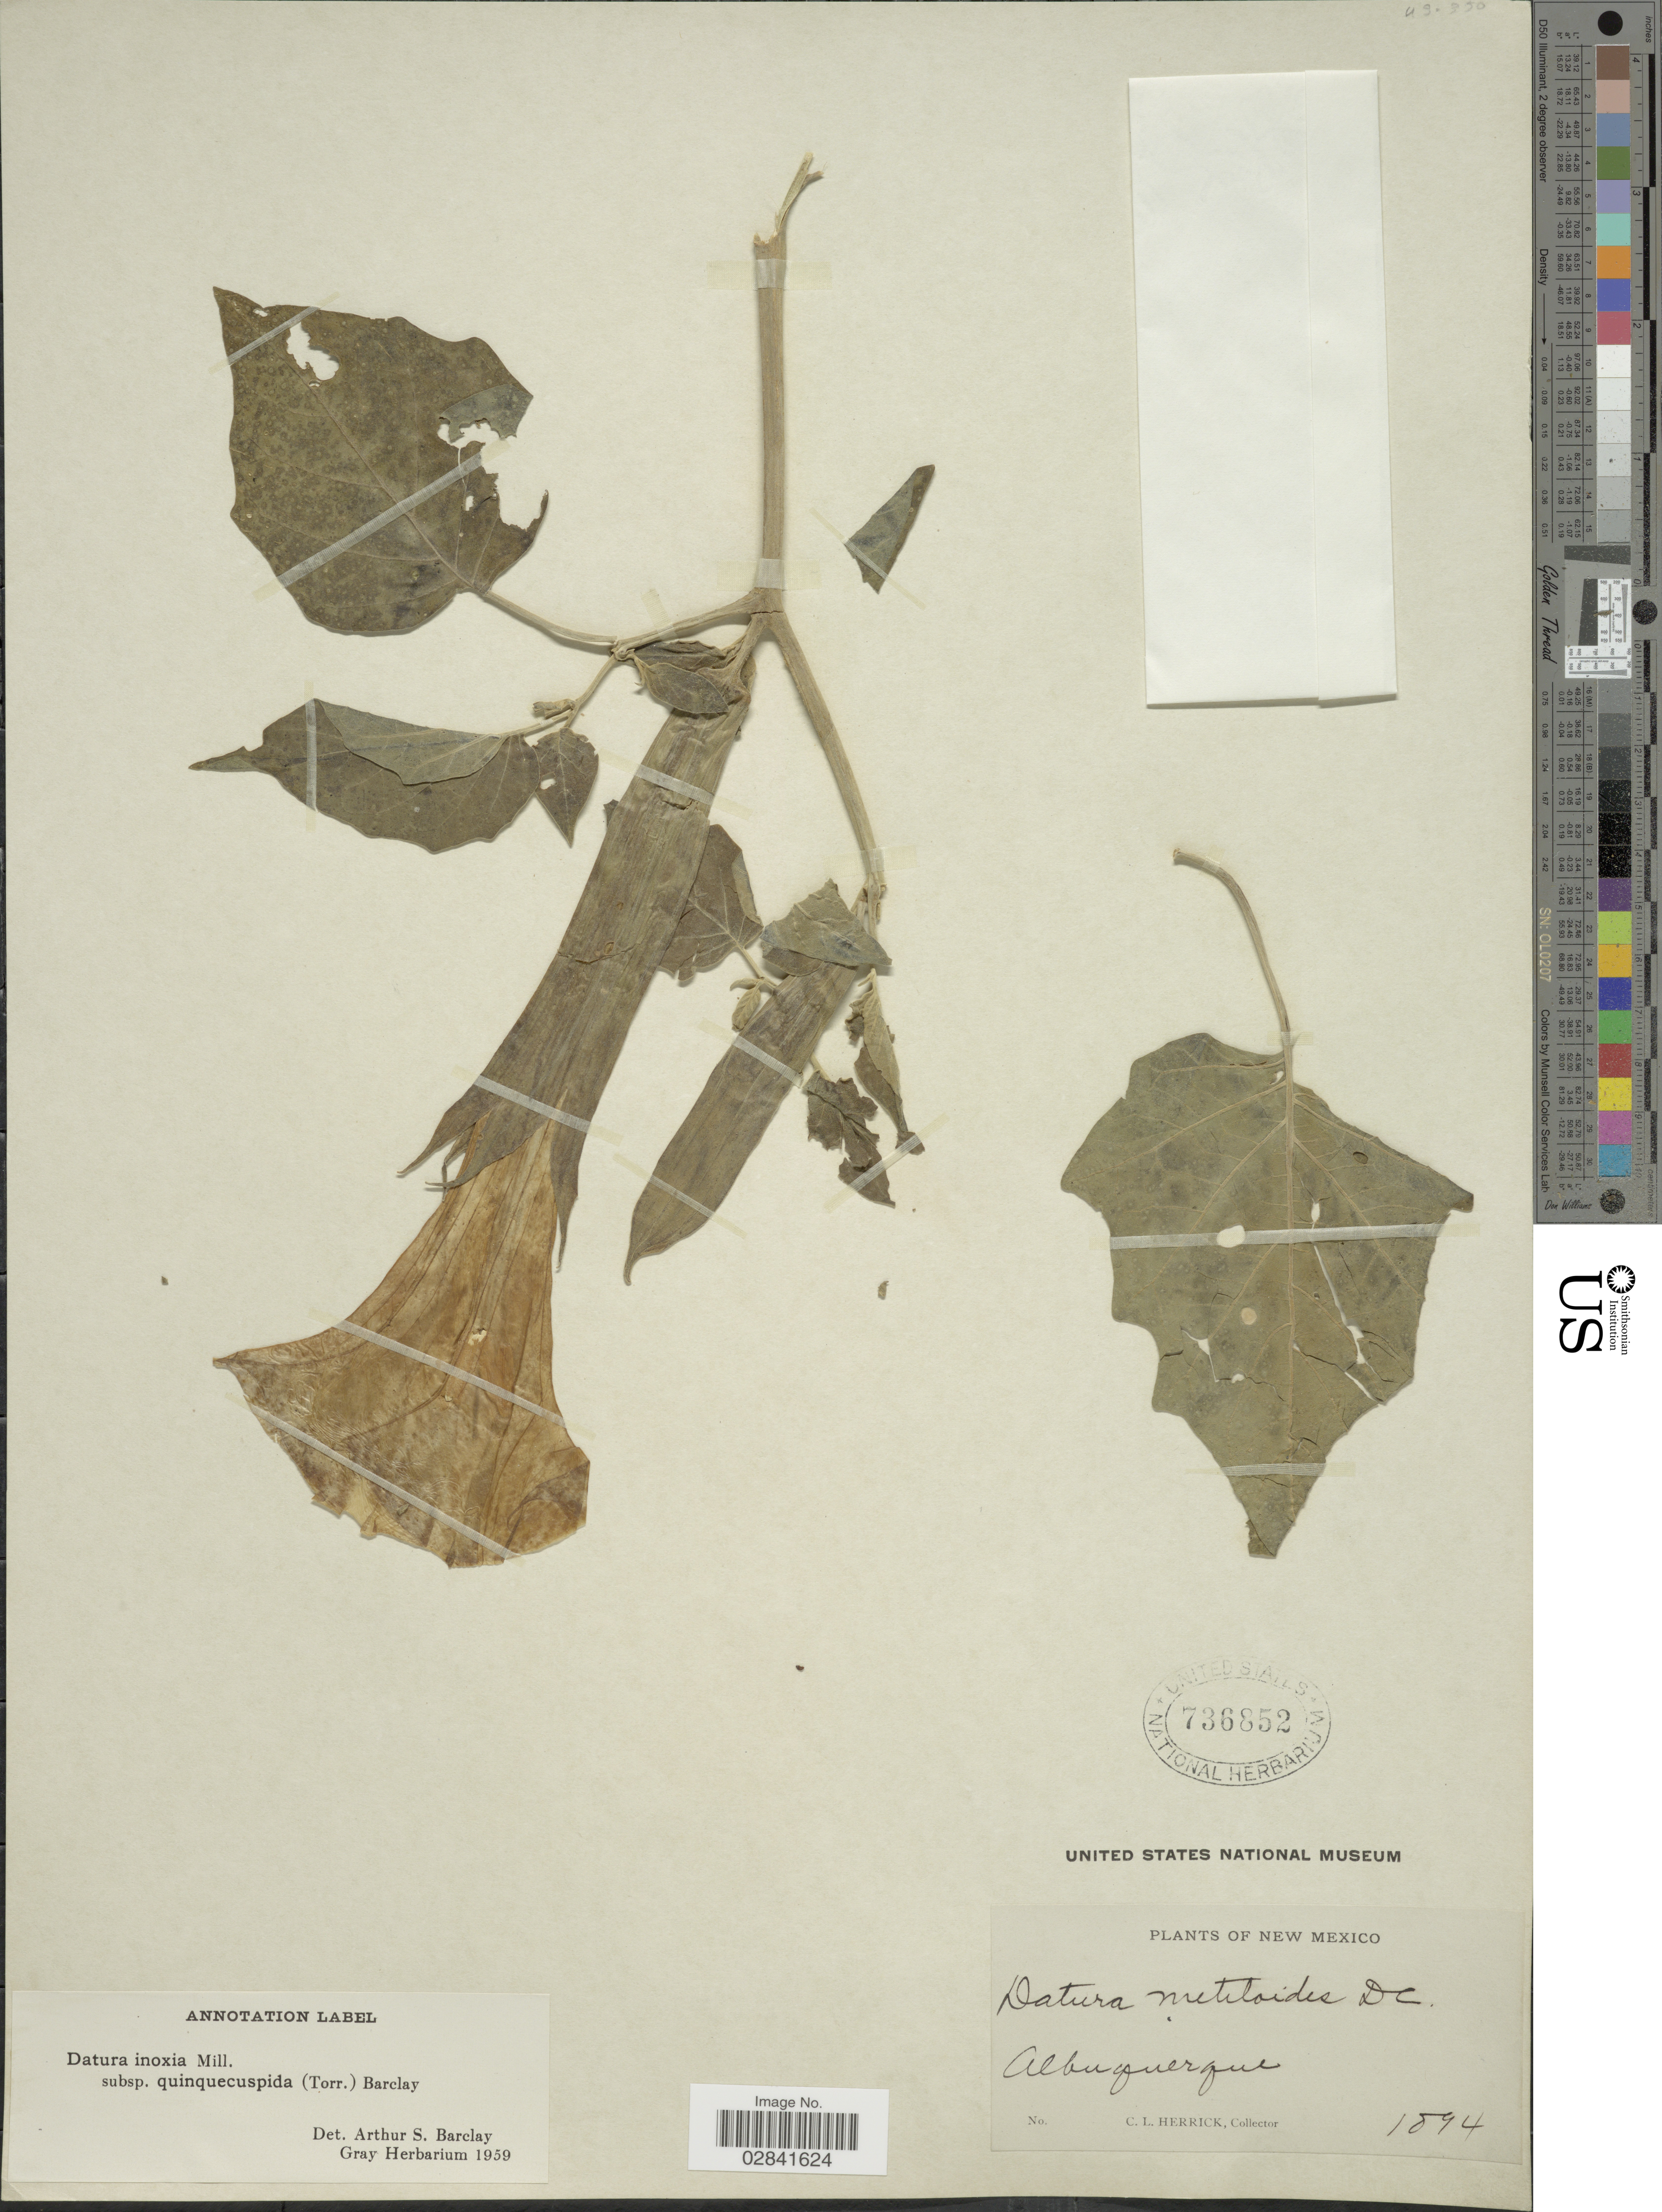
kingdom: Plantae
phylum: Tracheophyta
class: Magnoliopsida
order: Solanales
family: Solanaceae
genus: Datura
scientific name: Datura metel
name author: L.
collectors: C. Herrick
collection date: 1894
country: United States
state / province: New Mexico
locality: Albuquerque.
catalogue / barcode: US 736852